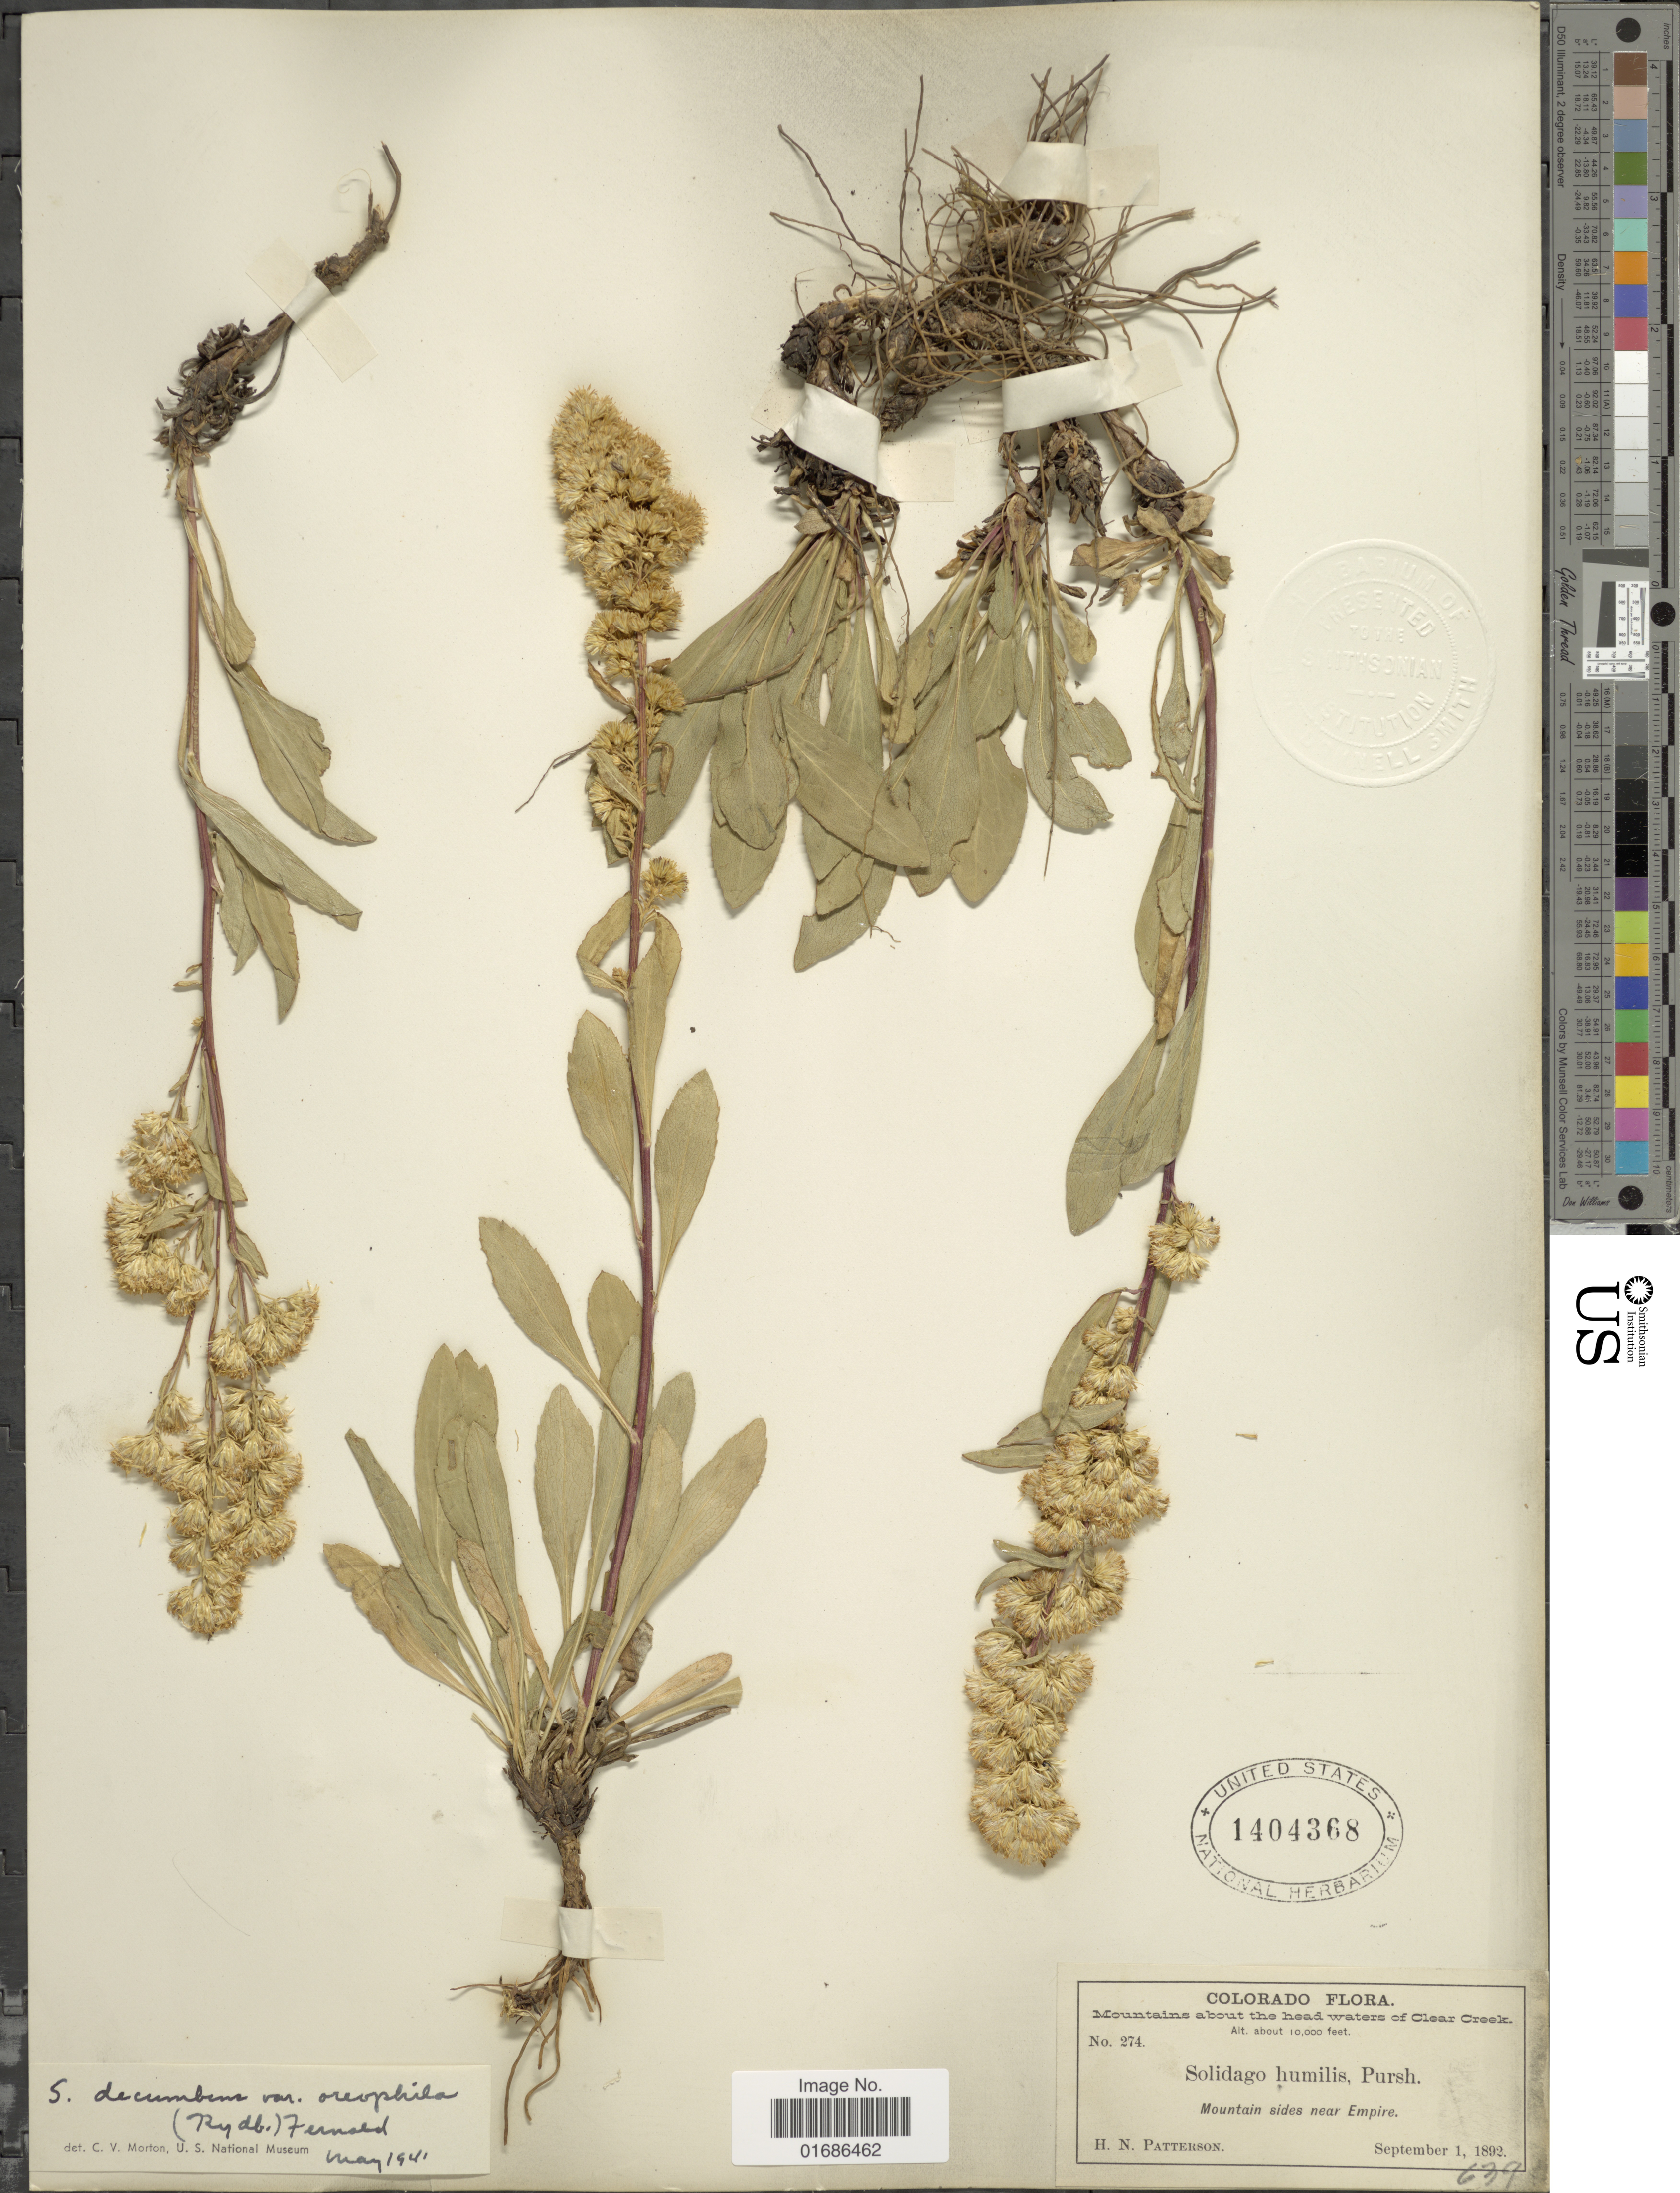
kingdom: Plantae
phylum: Tracheophyta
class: Magnoliopsida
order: Asterales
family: Asteraceae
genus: Solidago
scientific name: Solidago decumbens var. oreophila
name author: (Rydb.) Fernald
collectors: H. N. Patterson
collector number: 274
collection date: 1892-09-01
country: United States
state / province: Colorado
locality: Mountain sides near Empire, Mountains about the heawaters of Clear Creek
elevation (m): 3048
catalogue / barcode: US 1404368